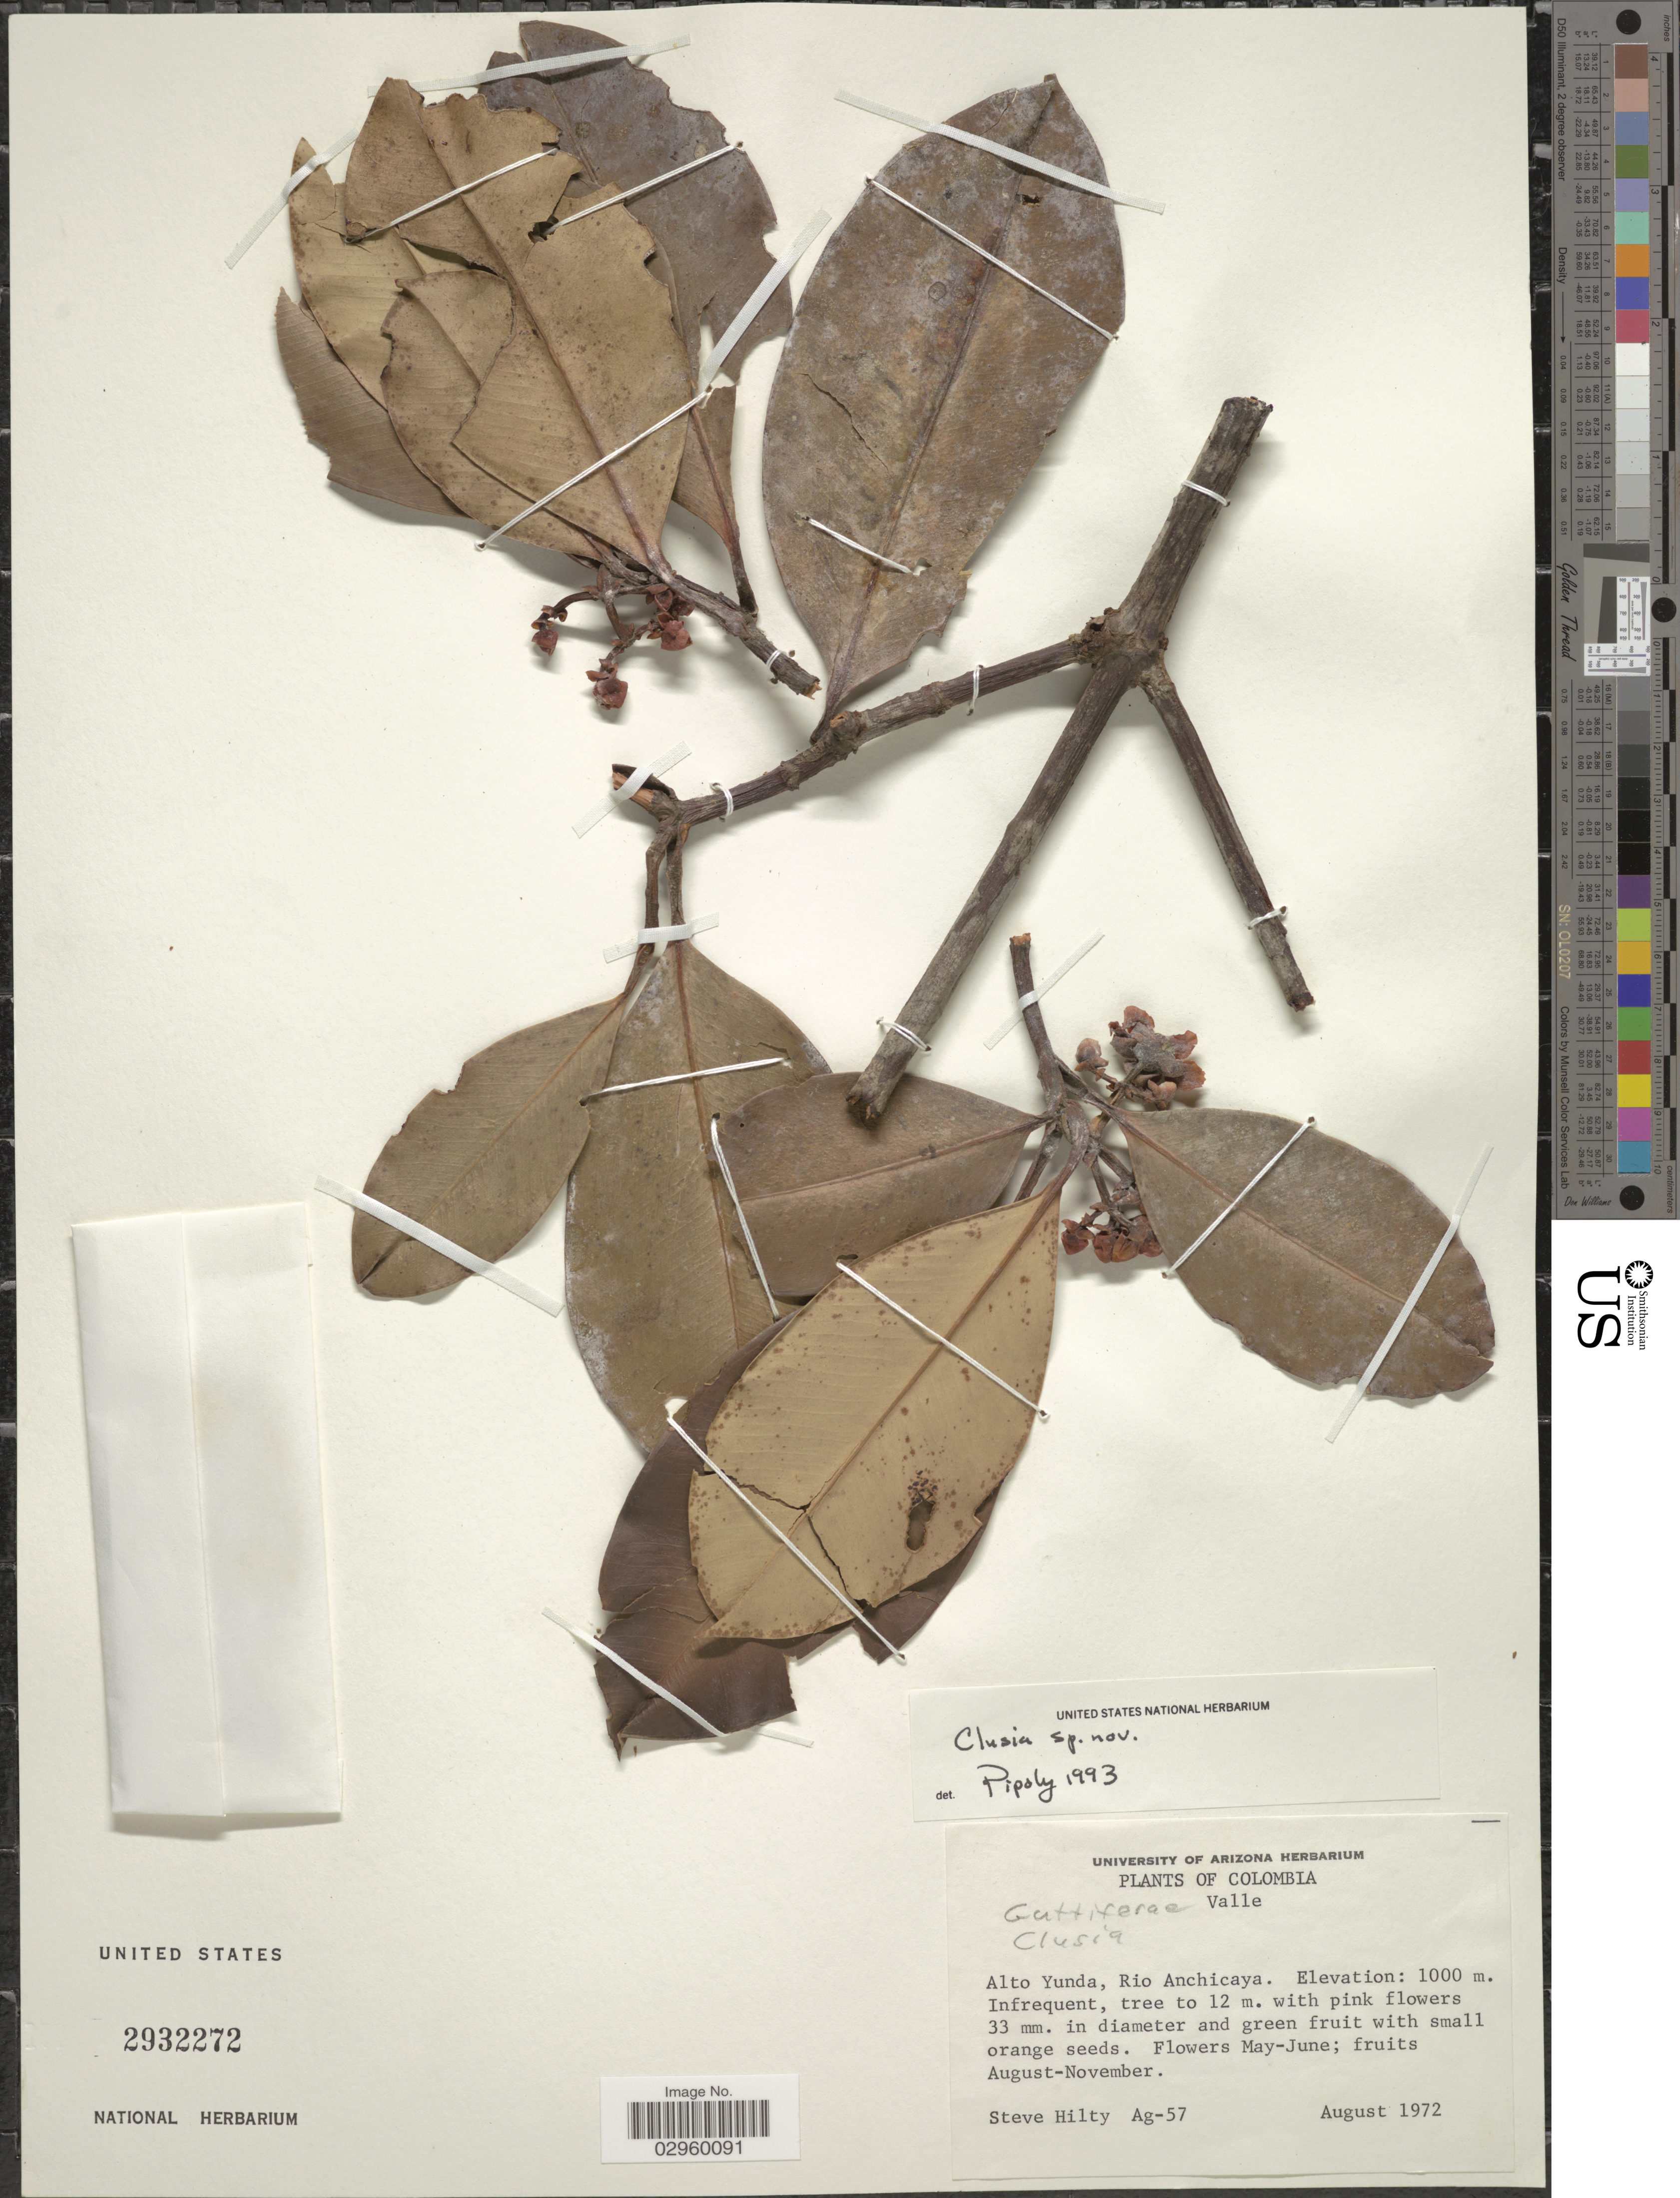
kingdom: Plantae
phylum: Tracheophyta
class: Magnoliopsida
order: Malpighiales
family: Clusiaceae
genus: Clusia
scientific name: Clusia sp.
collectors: S. Hilty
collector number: Ag-57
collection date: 1972-08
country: Colombia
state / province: Valle del Cauca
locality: Alto Yunda, Rio Anchicaya.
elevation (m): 1000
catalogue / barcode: US 2932272